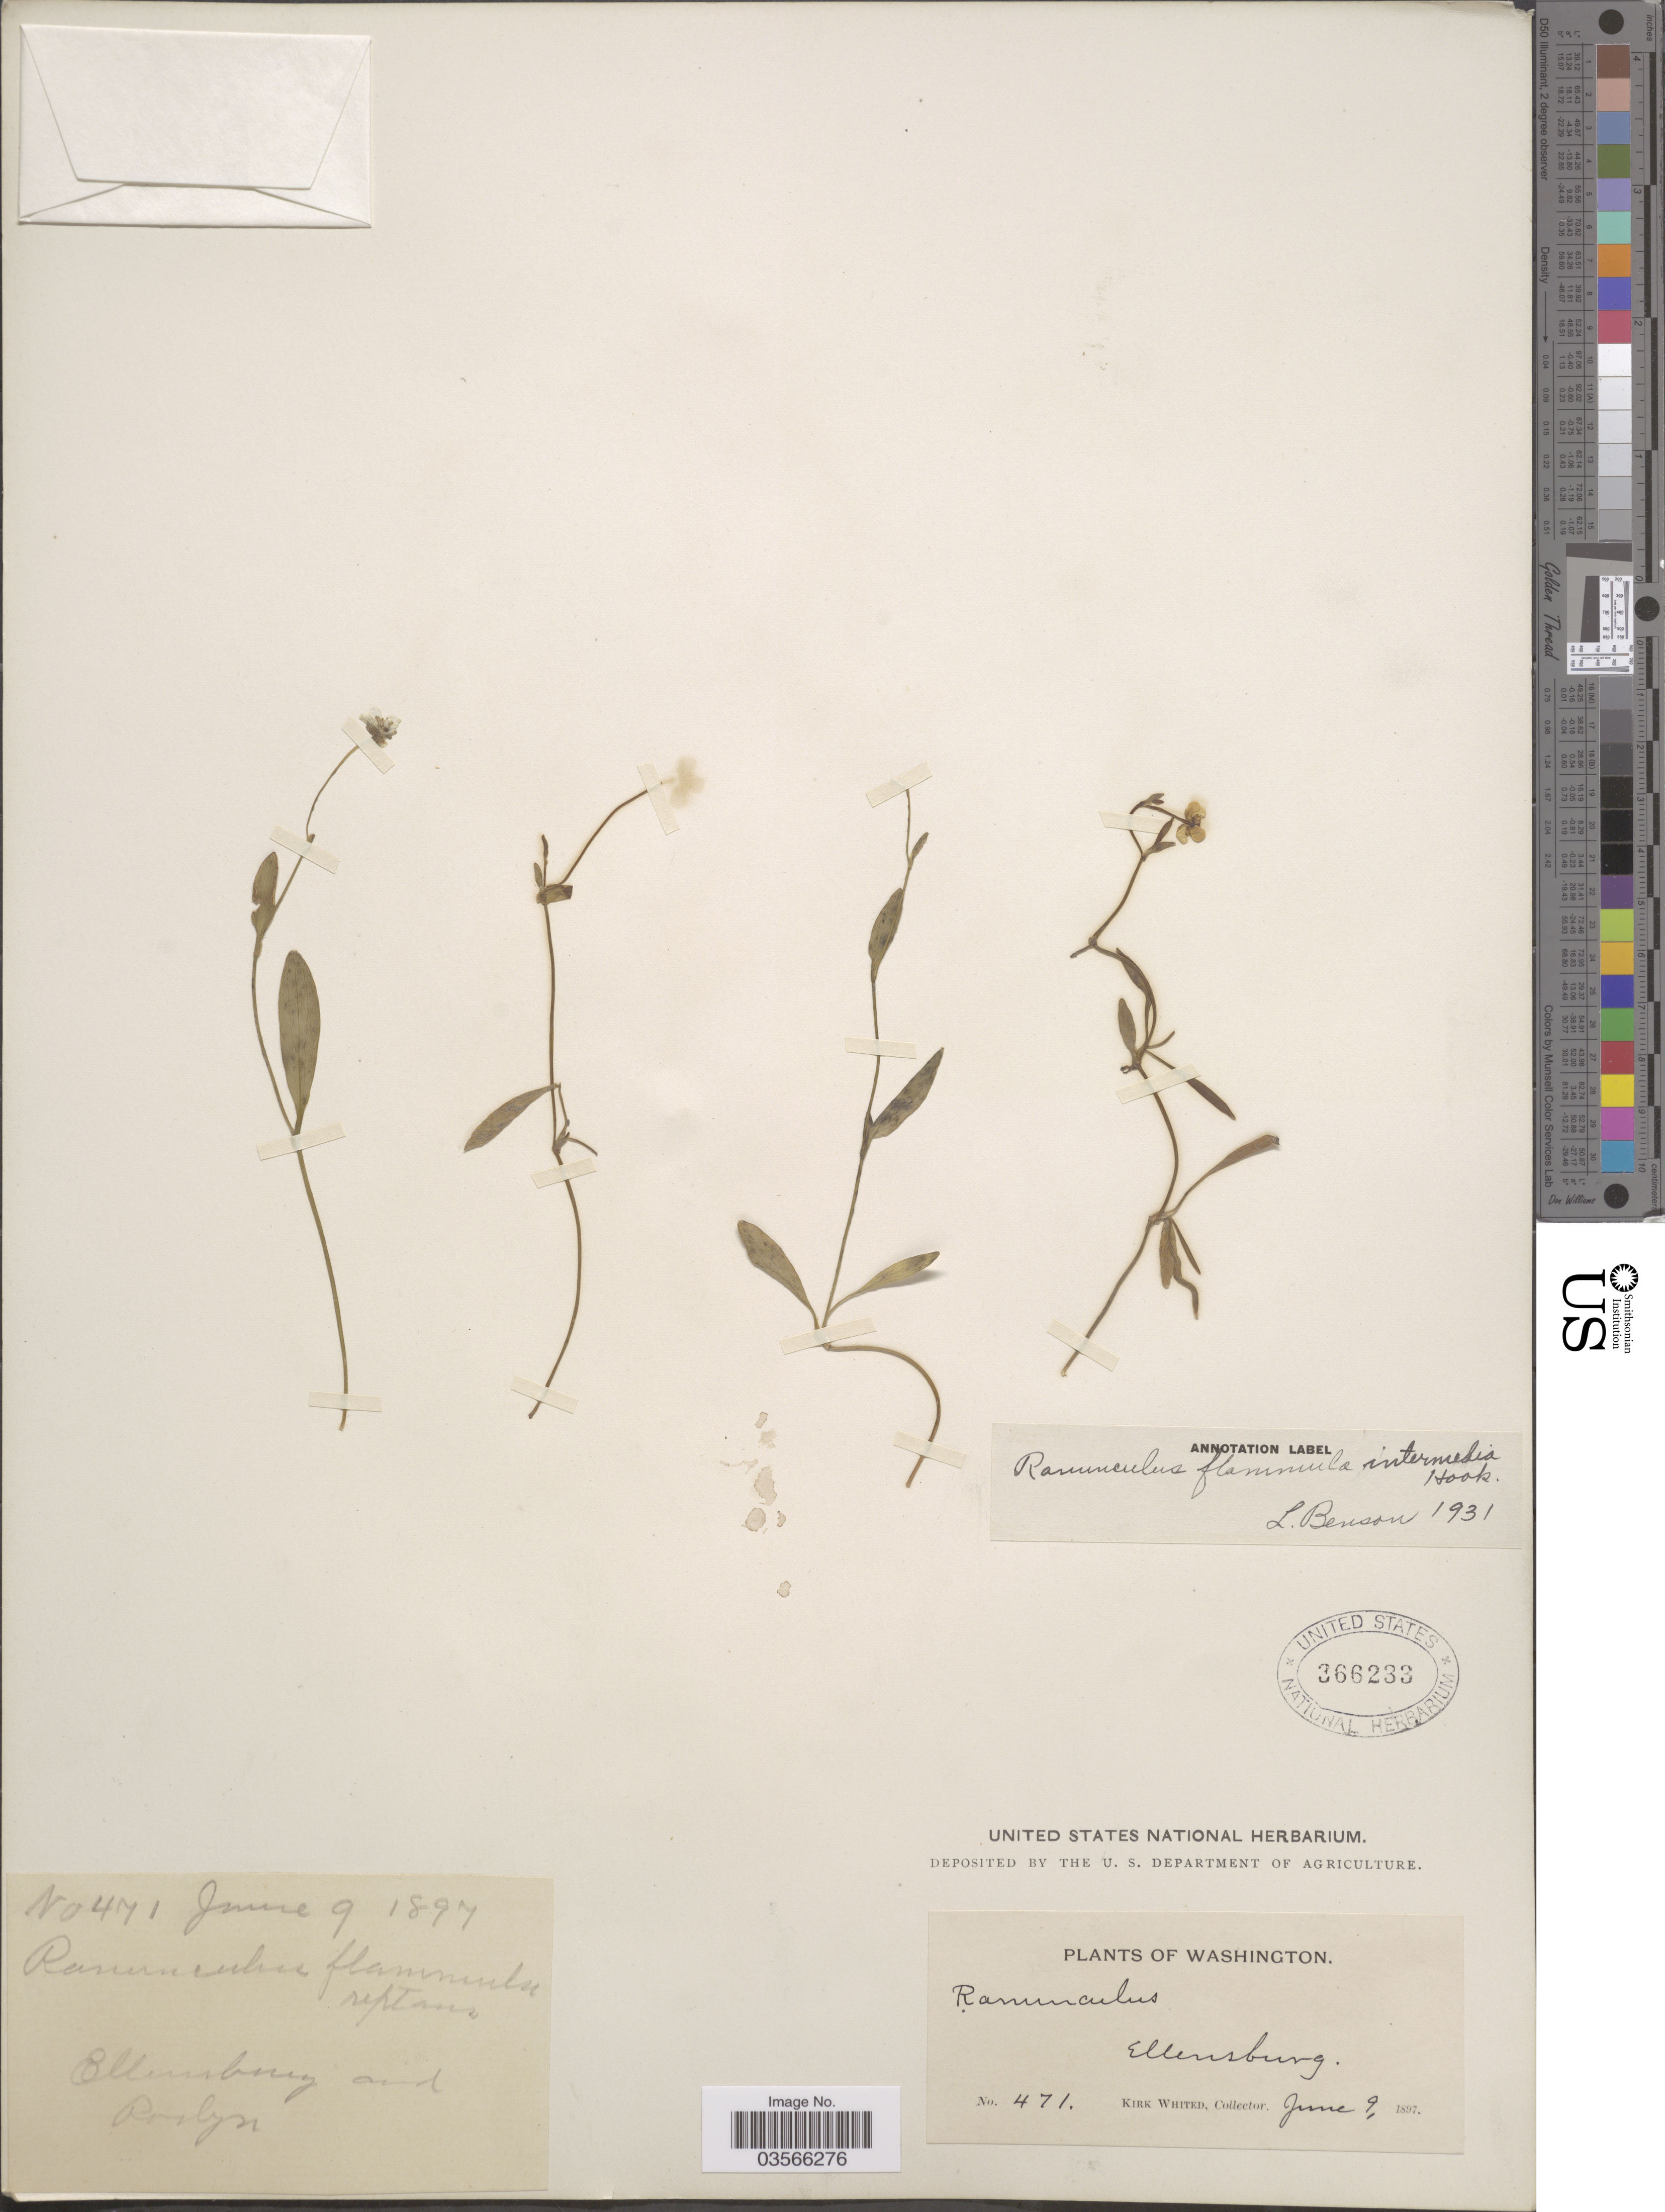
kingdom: Plantae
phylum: Tracheophyta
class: Magnoliopsida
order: Ranunculales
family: Ranunculaceae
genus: Ranunculus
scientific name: Ranunculus flammula var. ovalis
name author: (J.M. Bigelow) L.D. Benson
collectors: K. Whited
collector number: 471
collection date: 1897-06-09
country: United States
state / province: Washington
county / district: Kittitas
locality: Ellensburg and Roslyn.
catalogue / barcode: US 366233